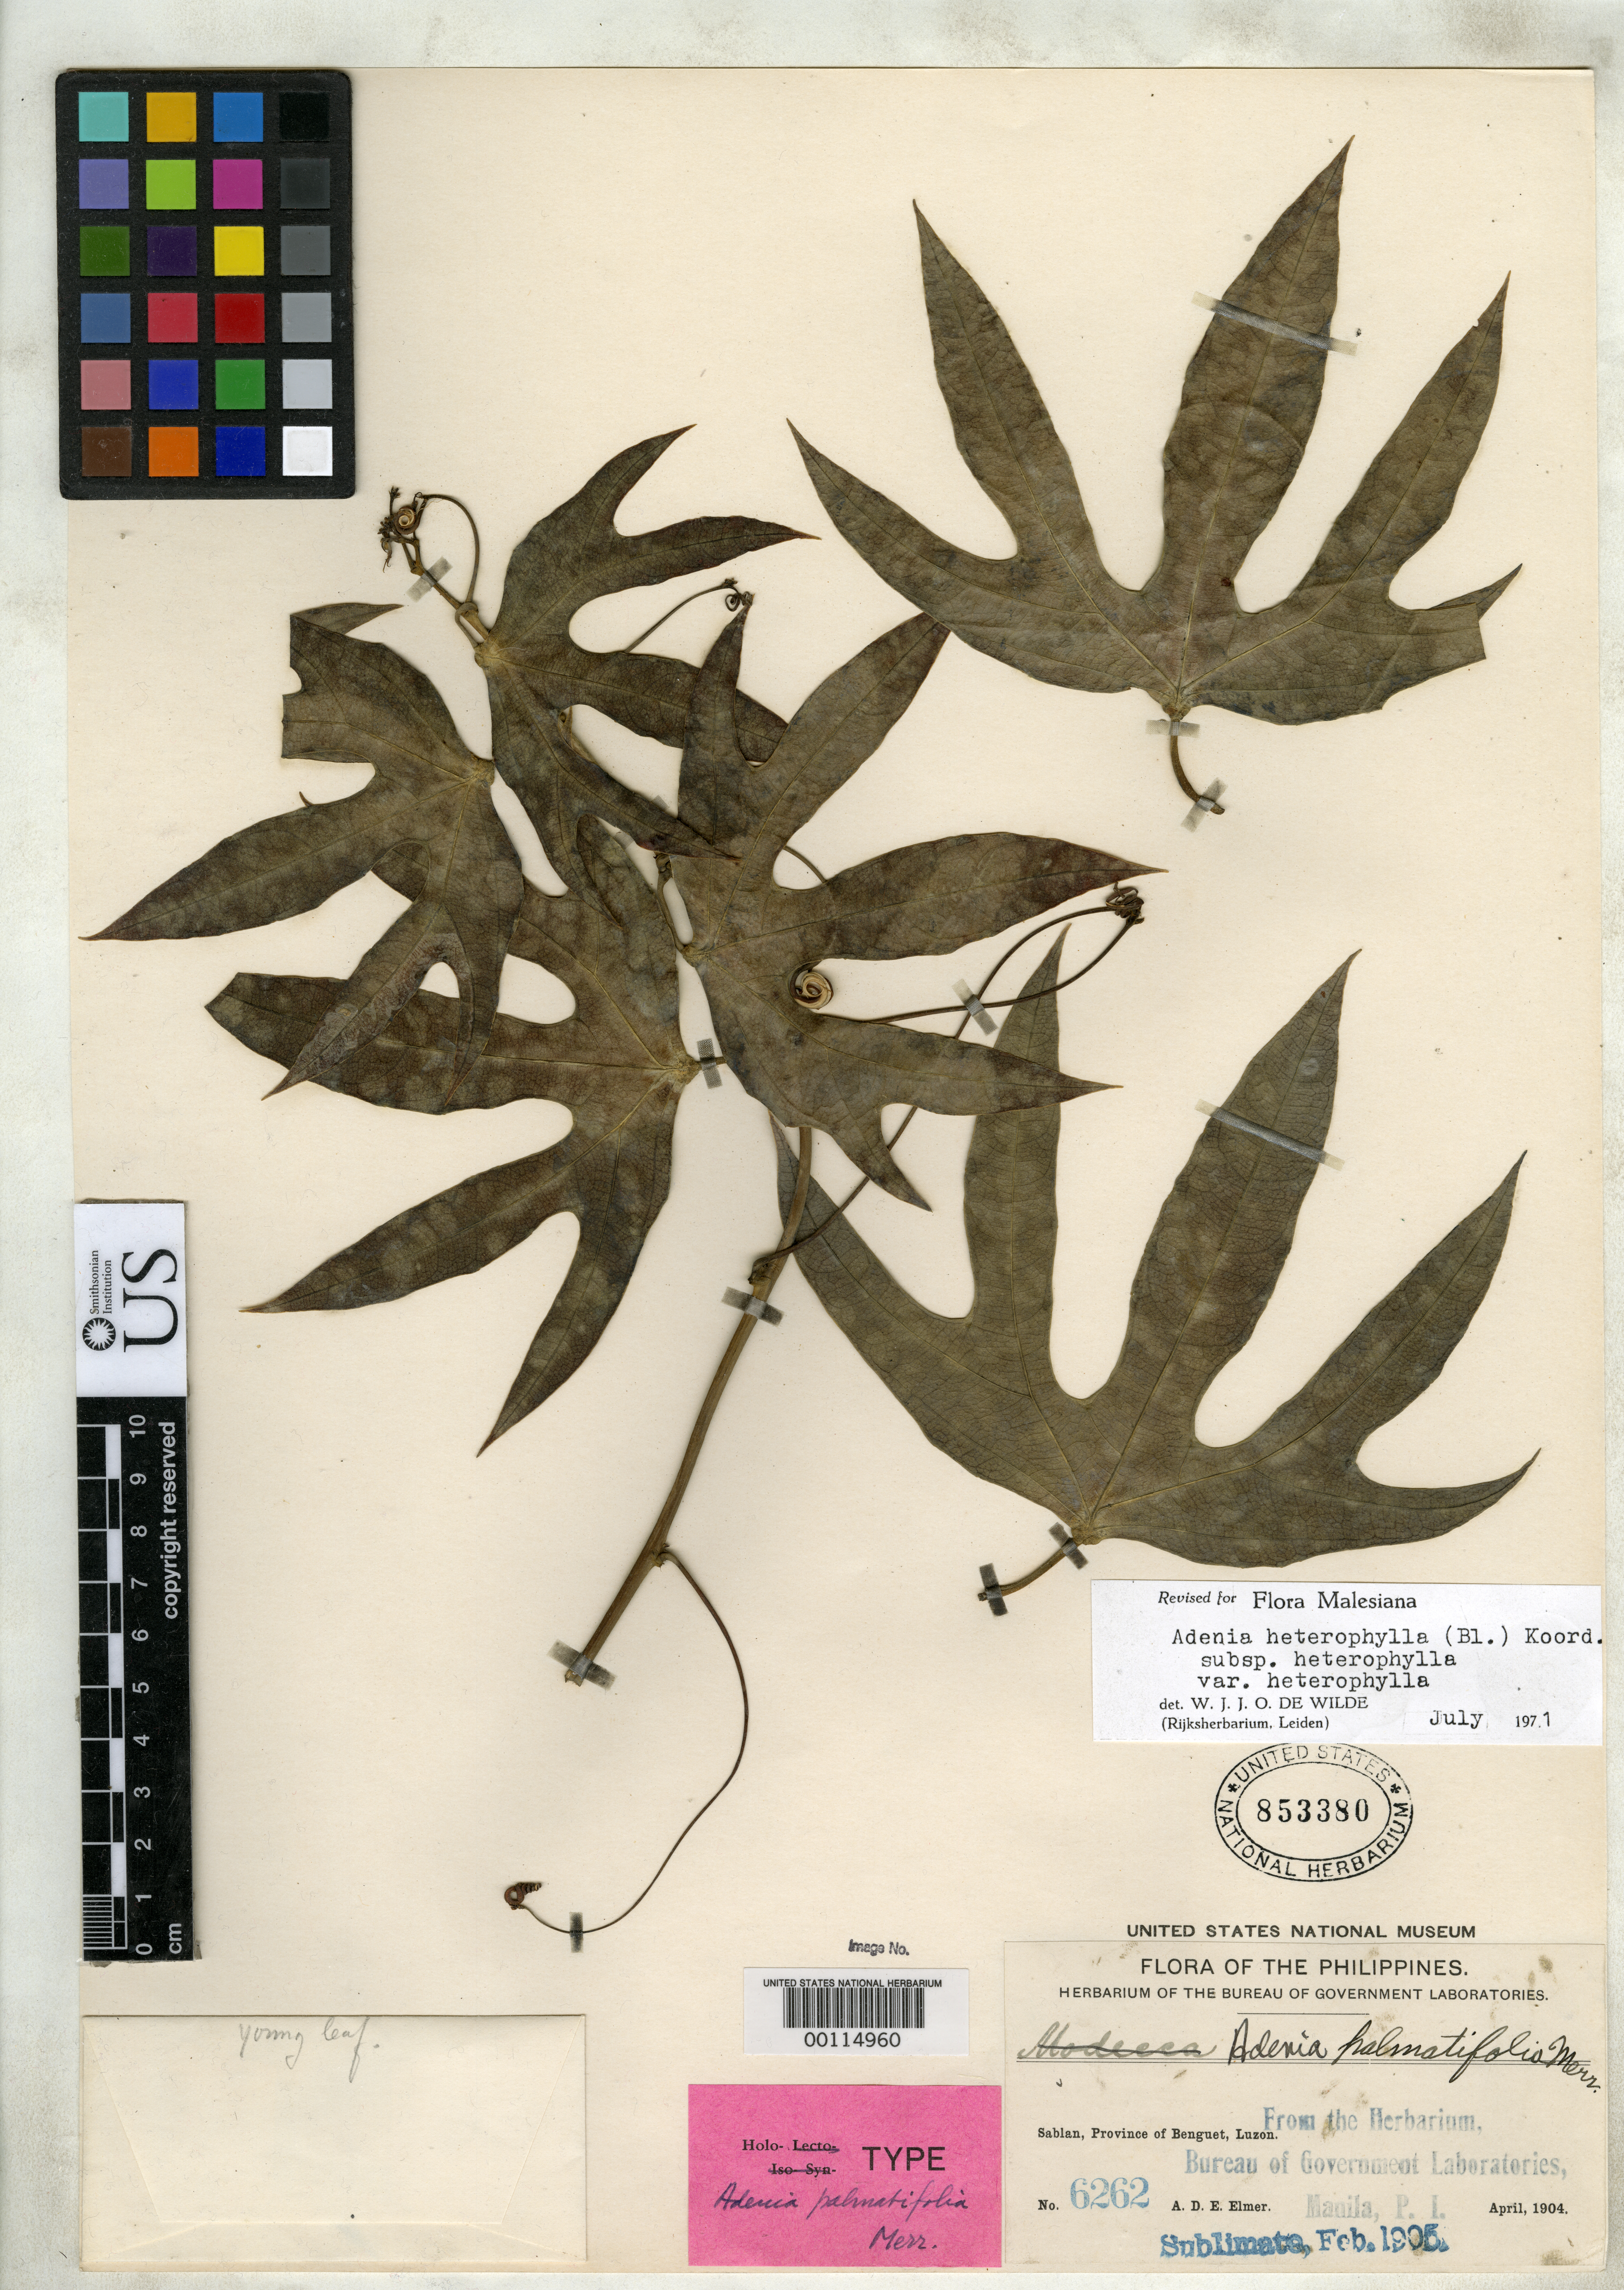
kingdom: Plantae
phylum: Tracheophyta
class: Magnoliopsida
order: Malpighiales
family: Passifloraceae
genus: Adenia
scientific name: Adenia palmatifolia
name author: Merr.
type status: Isotype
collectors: A. D. E. Elmer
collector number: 6262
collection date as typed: Apr 1904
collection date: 1904-04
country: Philippines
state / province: Cordillera (Administrative Region)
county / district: Benguet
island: Luzon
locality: Sablan.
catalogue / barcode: US 853380